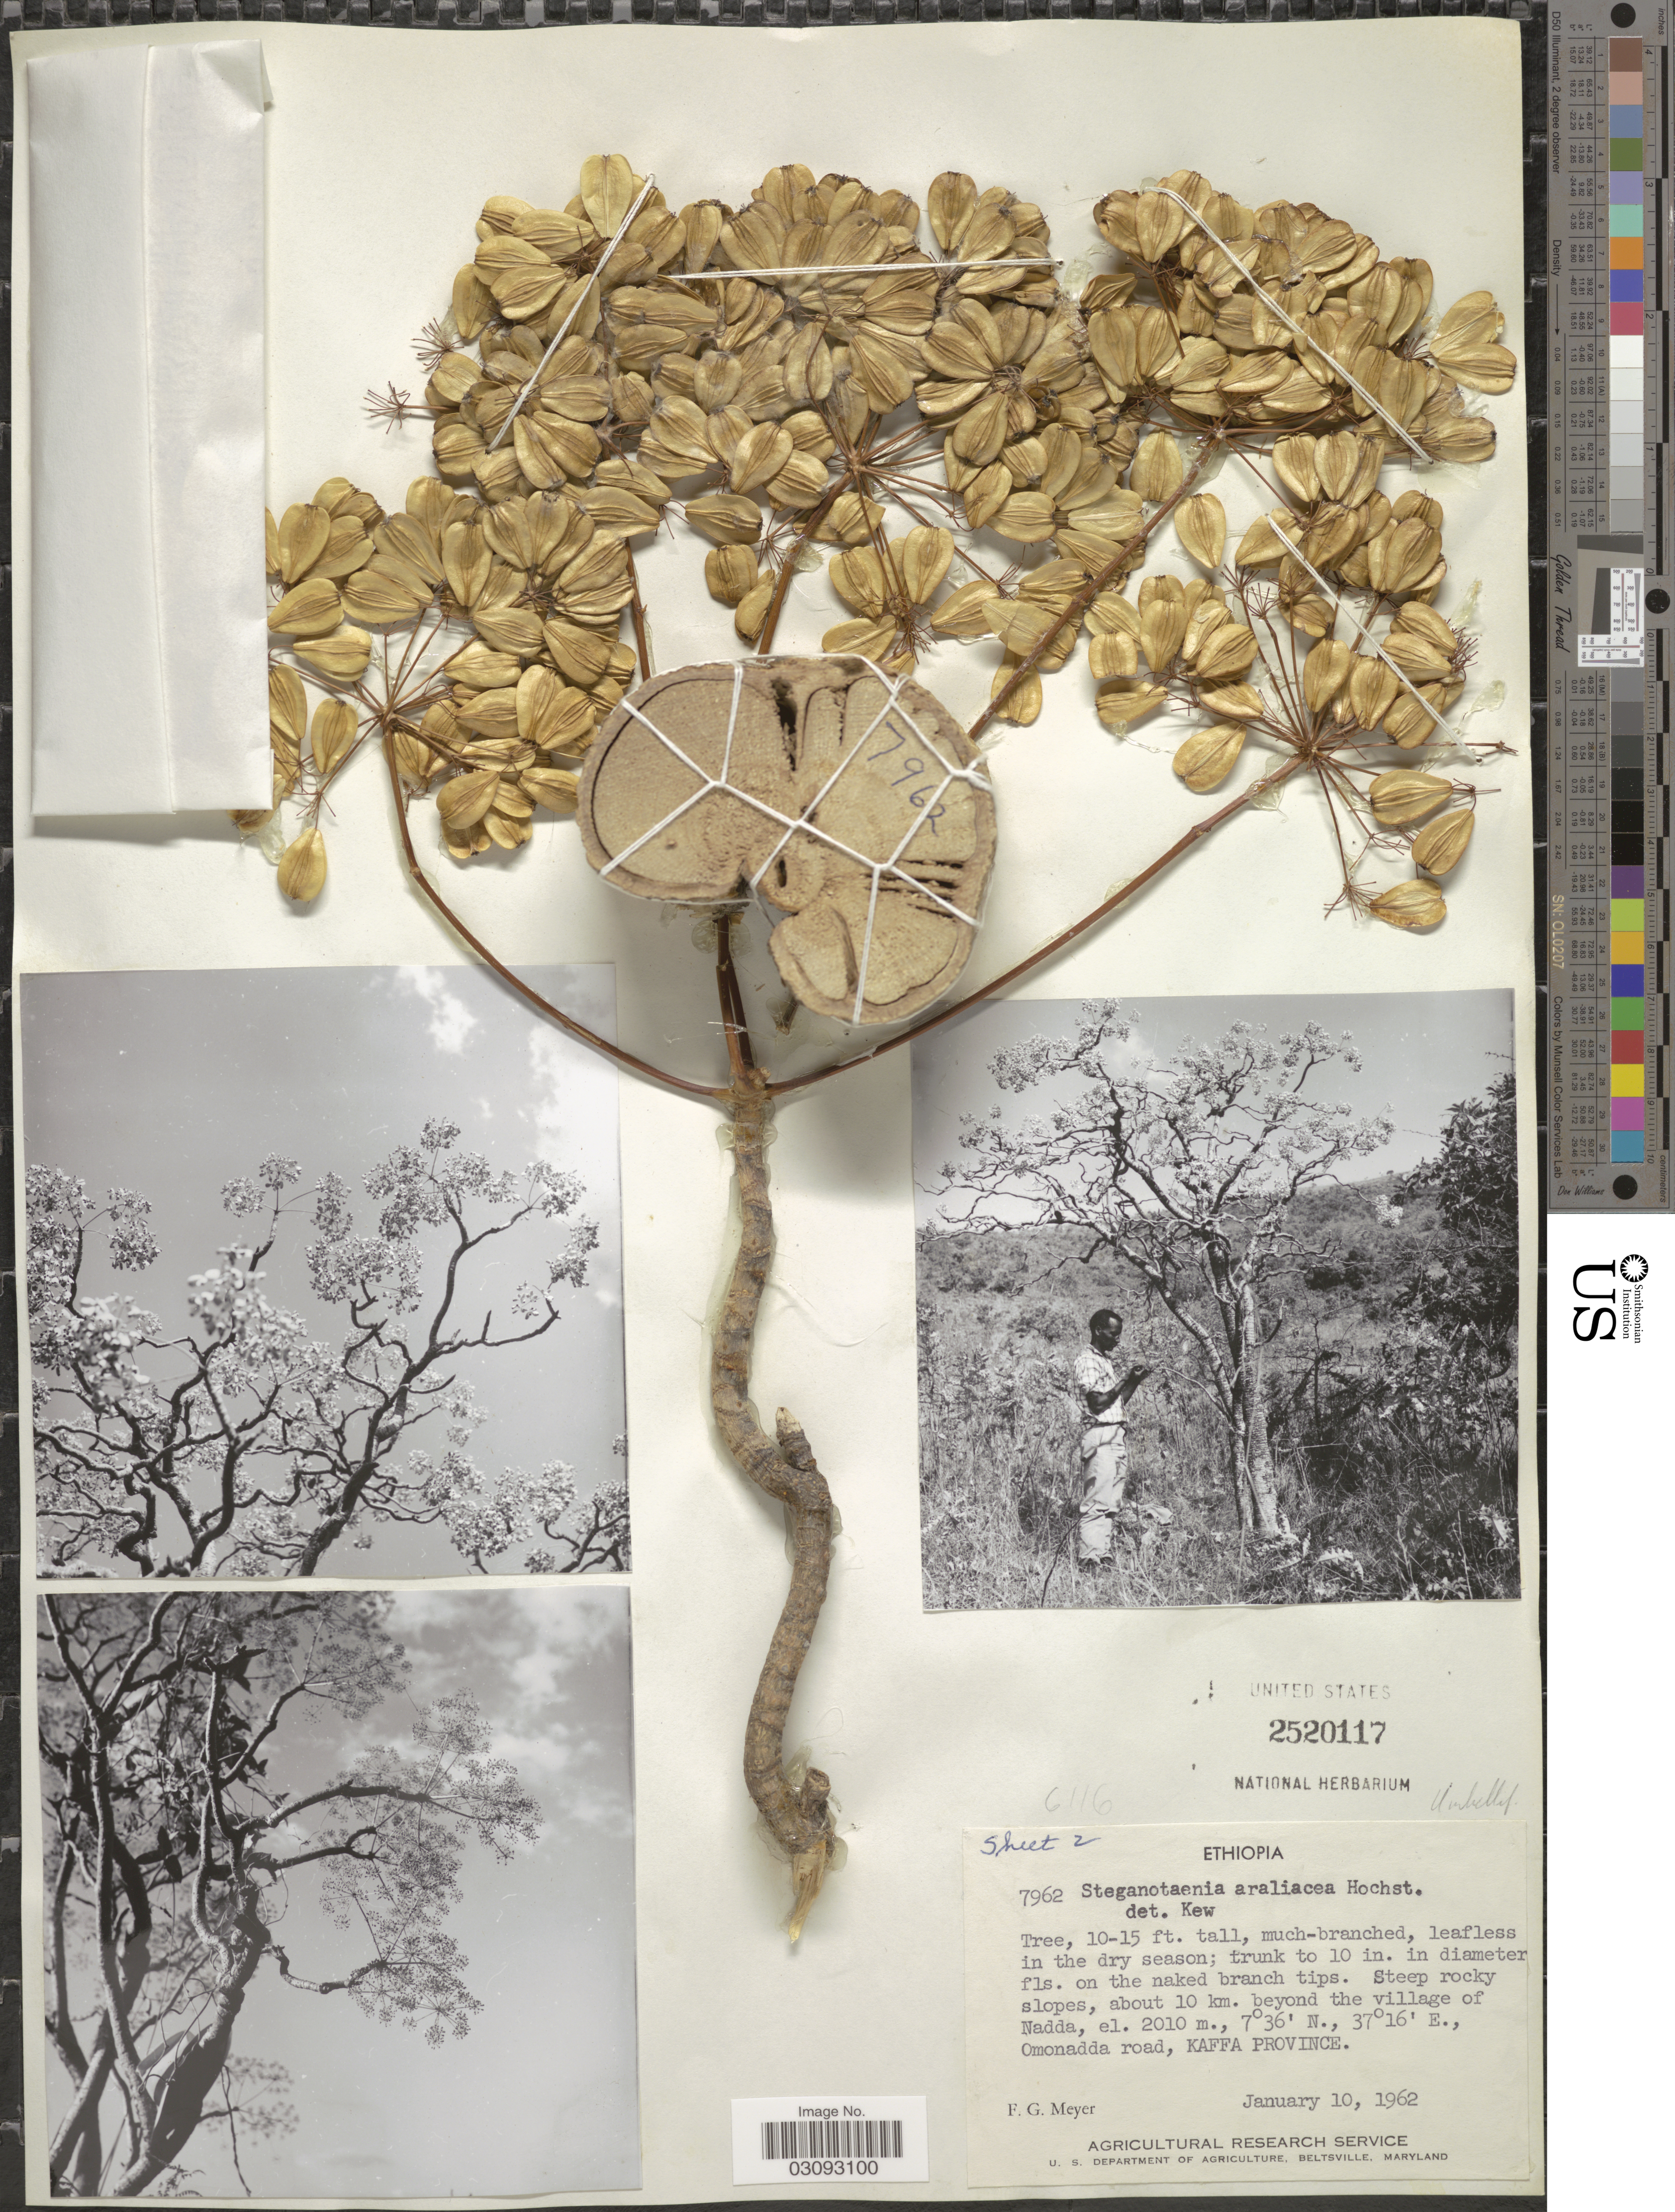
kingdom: Plantae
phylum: Tracheophyta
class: Magnoliopsida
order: Apiales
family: Apiaceae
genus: Peucedanum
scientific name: Peucedanum araliaceum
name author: (Hochst.) Benth. & Hook. f. ex Vatke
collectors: F. G. Meyer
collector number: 7962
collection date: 1962-01-10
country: Ethiopia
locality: About 10 km. beyond the village of Nadda, Omonadda road, Kaffa Province.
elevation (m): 2010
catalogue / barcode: US 2520117